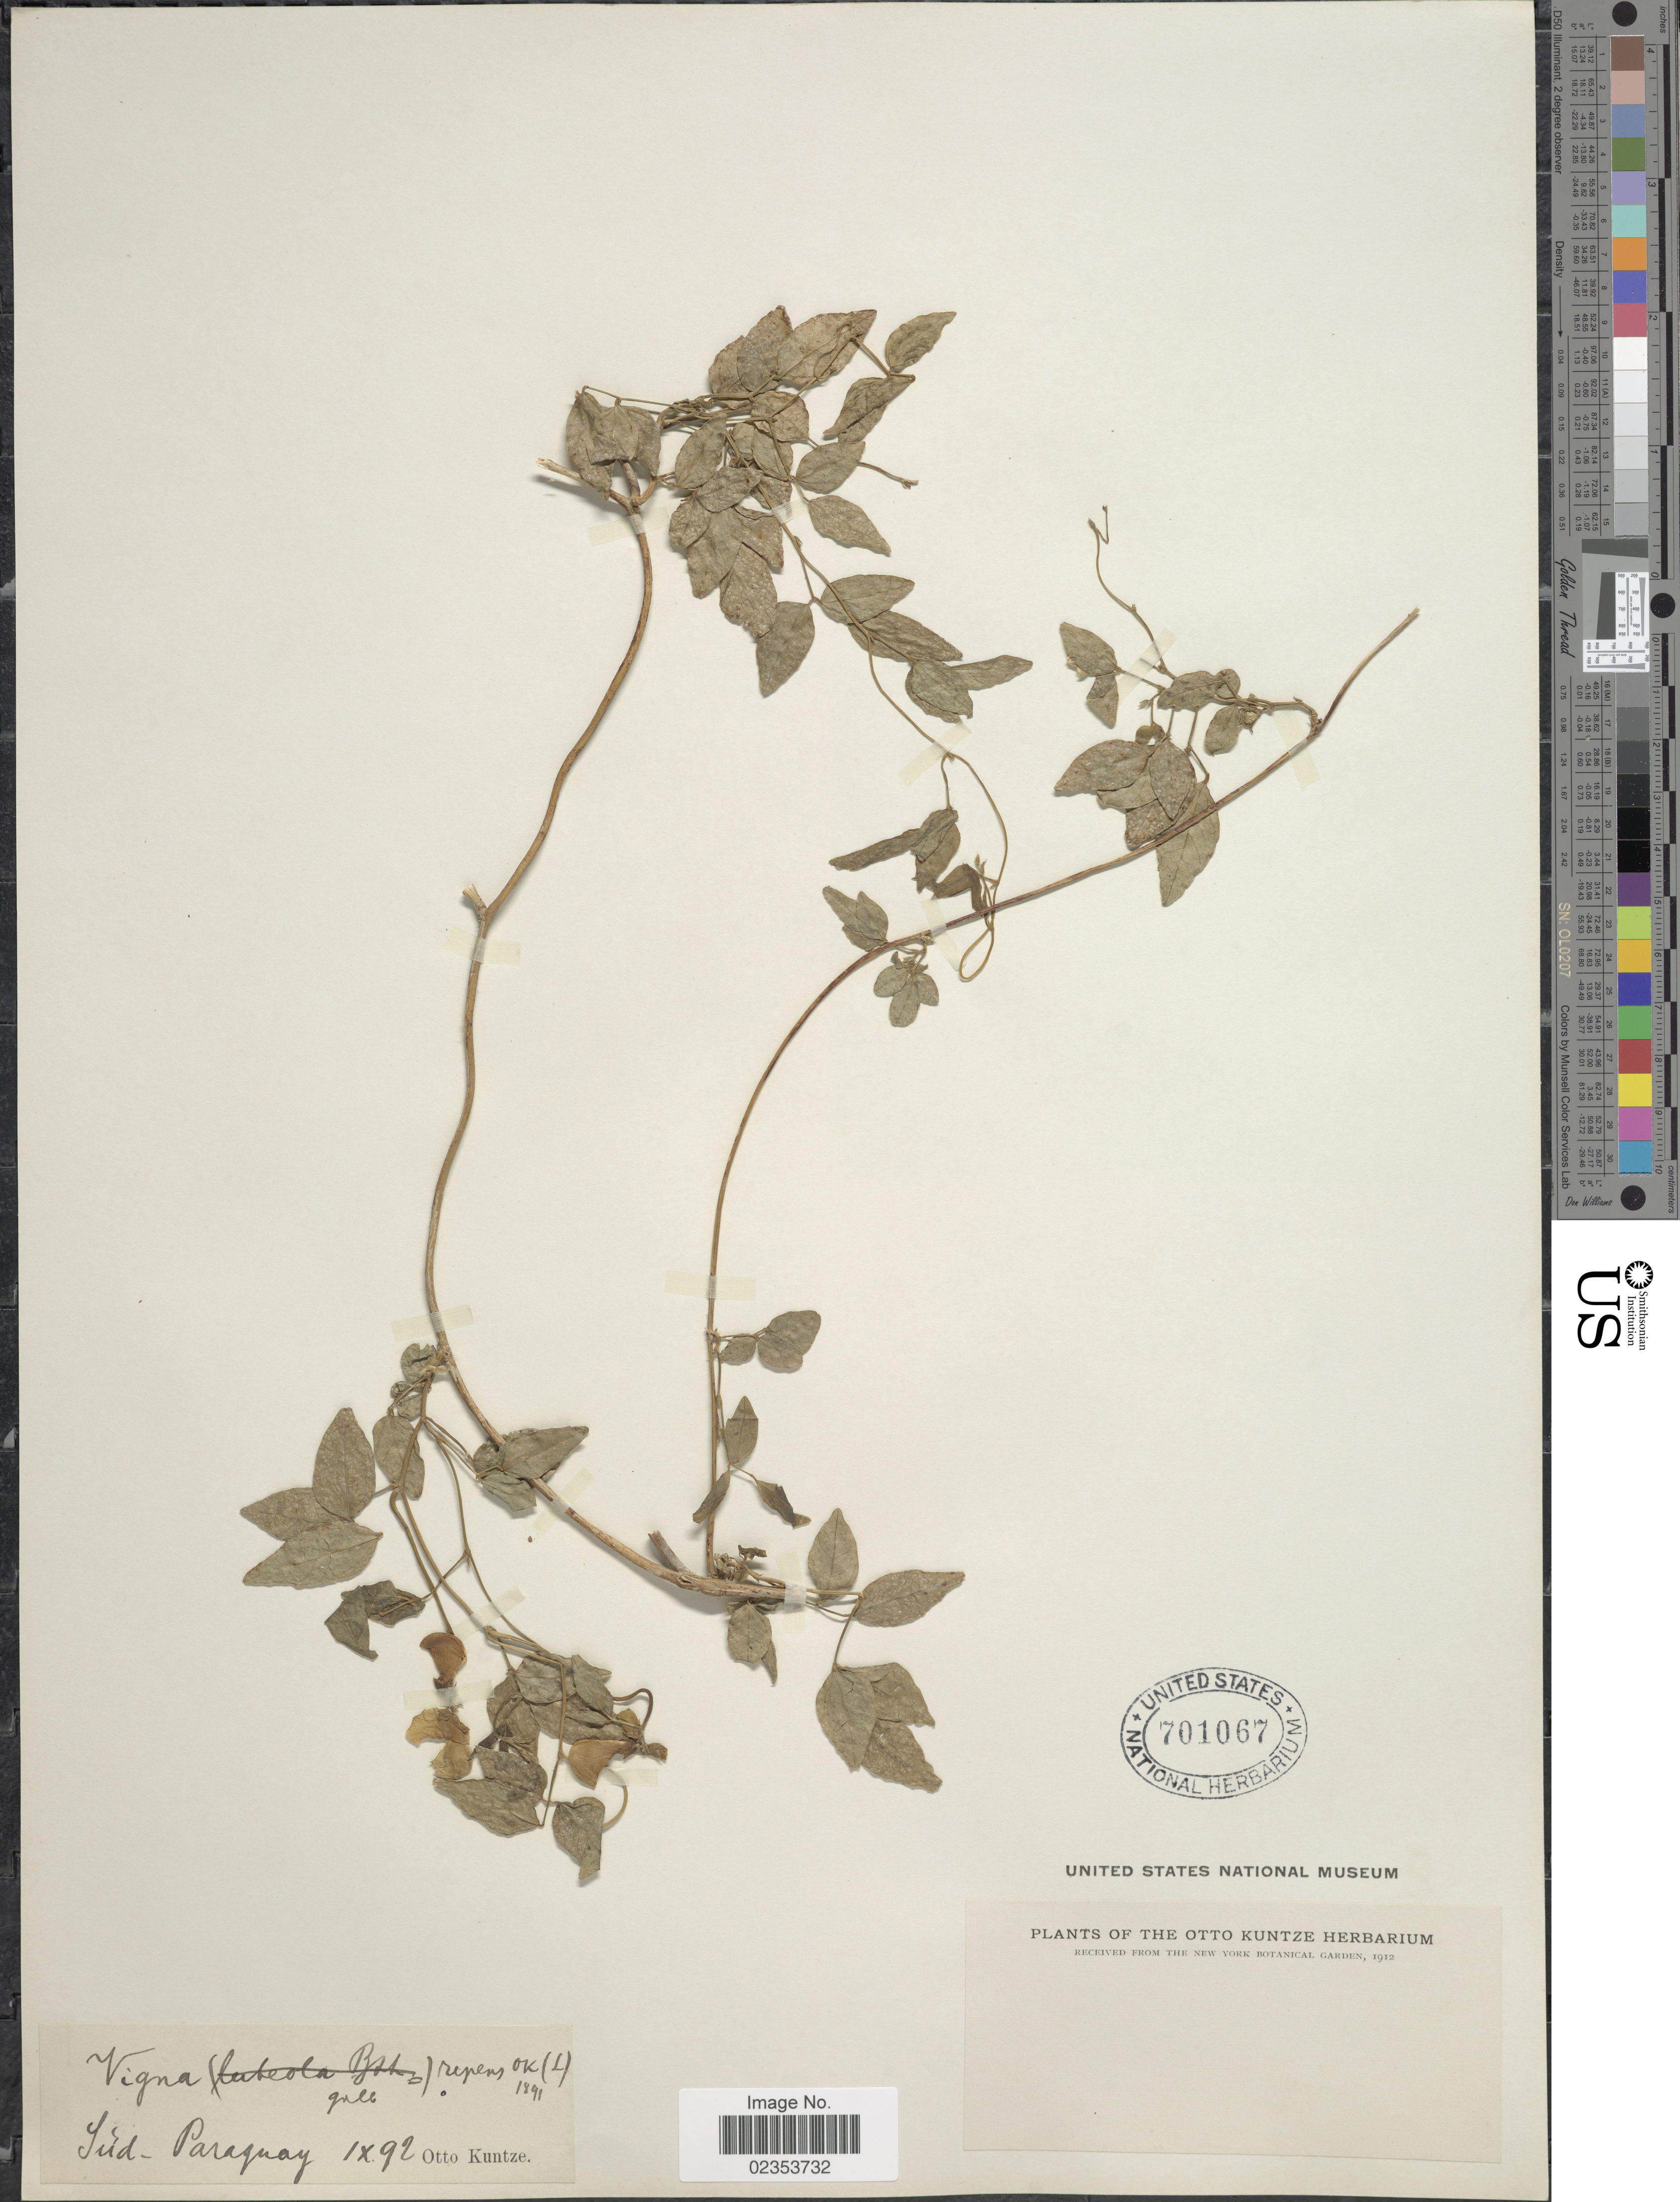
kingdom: Plantae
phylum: Tracheophyta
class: Magnoliopsida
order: Fabales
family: Fabaceae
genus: Vigna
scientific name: Vigna luteola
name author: (Jacq.) Benth.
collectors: C.E.O. Kuntze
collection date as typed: Transcribed d/m/y: /9/92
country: Paraguay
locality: Sud-Paraguay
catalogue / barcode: US 701067